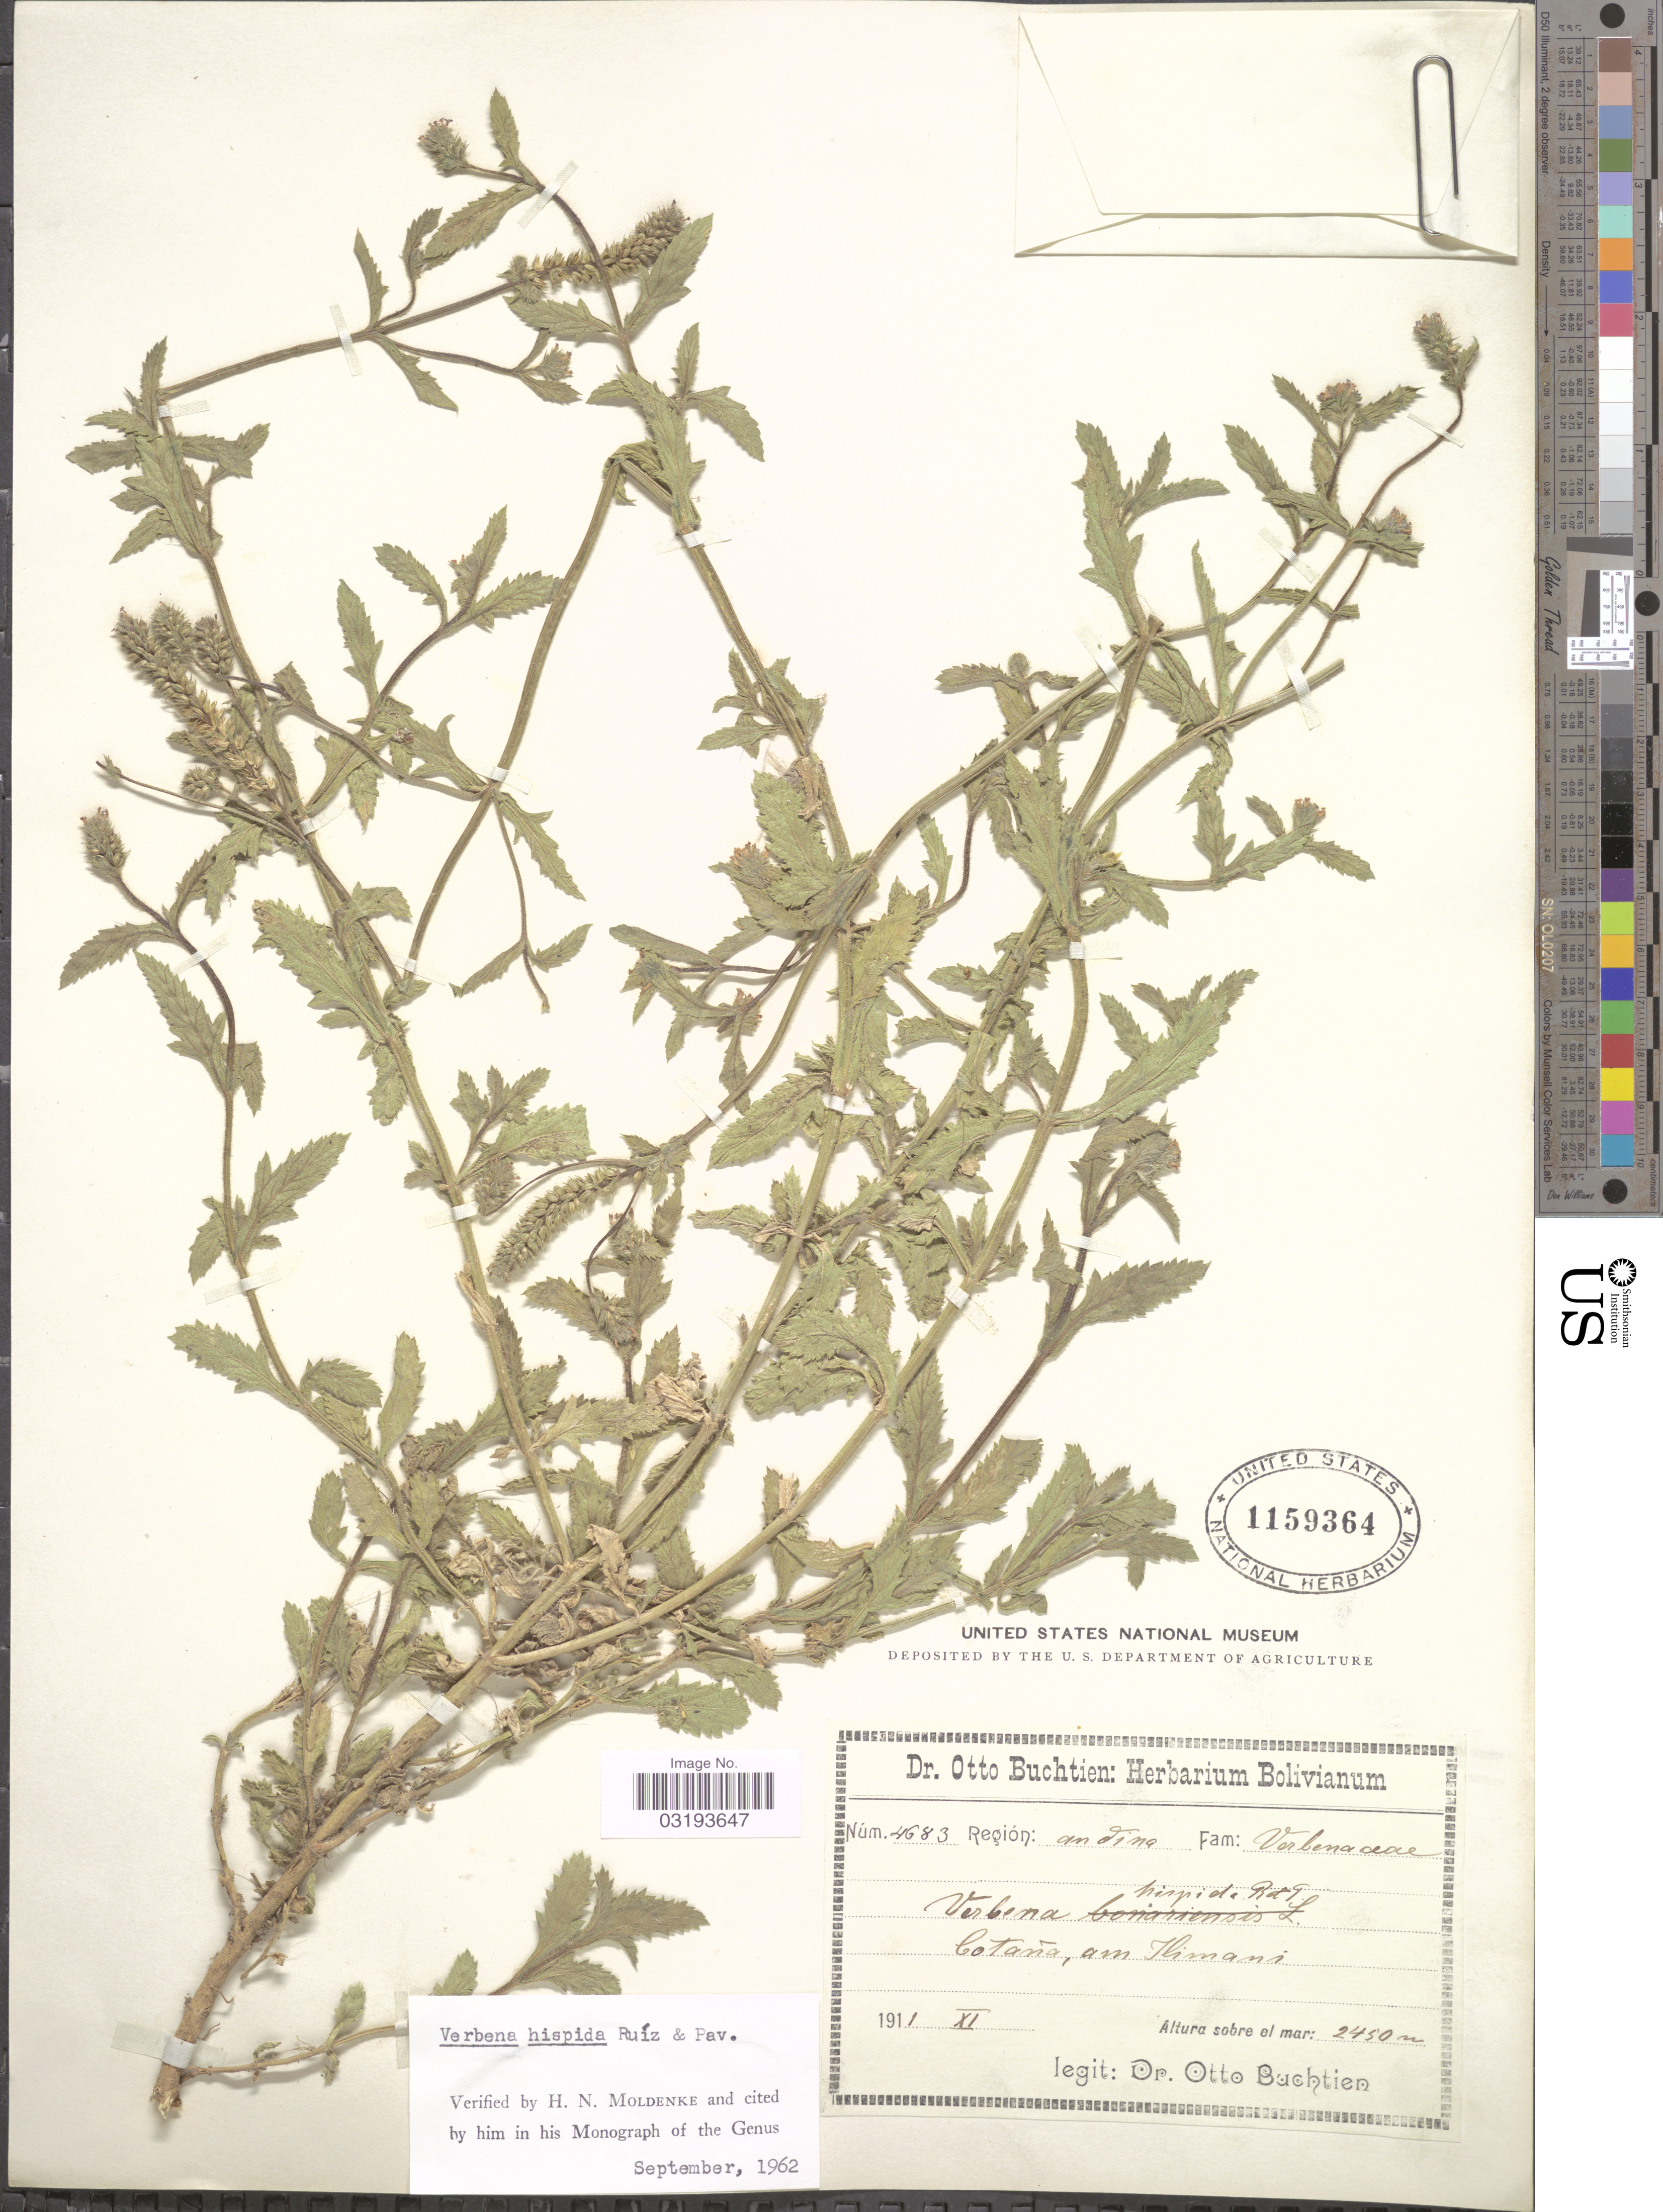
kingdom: Plantae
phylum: Tracheophyta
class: Magnoliopsida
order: Lamiales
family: Verbenaceae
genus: Verbena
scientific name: Verbena hispida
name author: Ruiz & Pav.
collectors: O. Buchtien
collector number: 4683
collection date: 1911-11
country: Bolivia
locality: Cotaña, am Ilimani.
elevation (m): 2450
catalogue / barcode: US 1159364